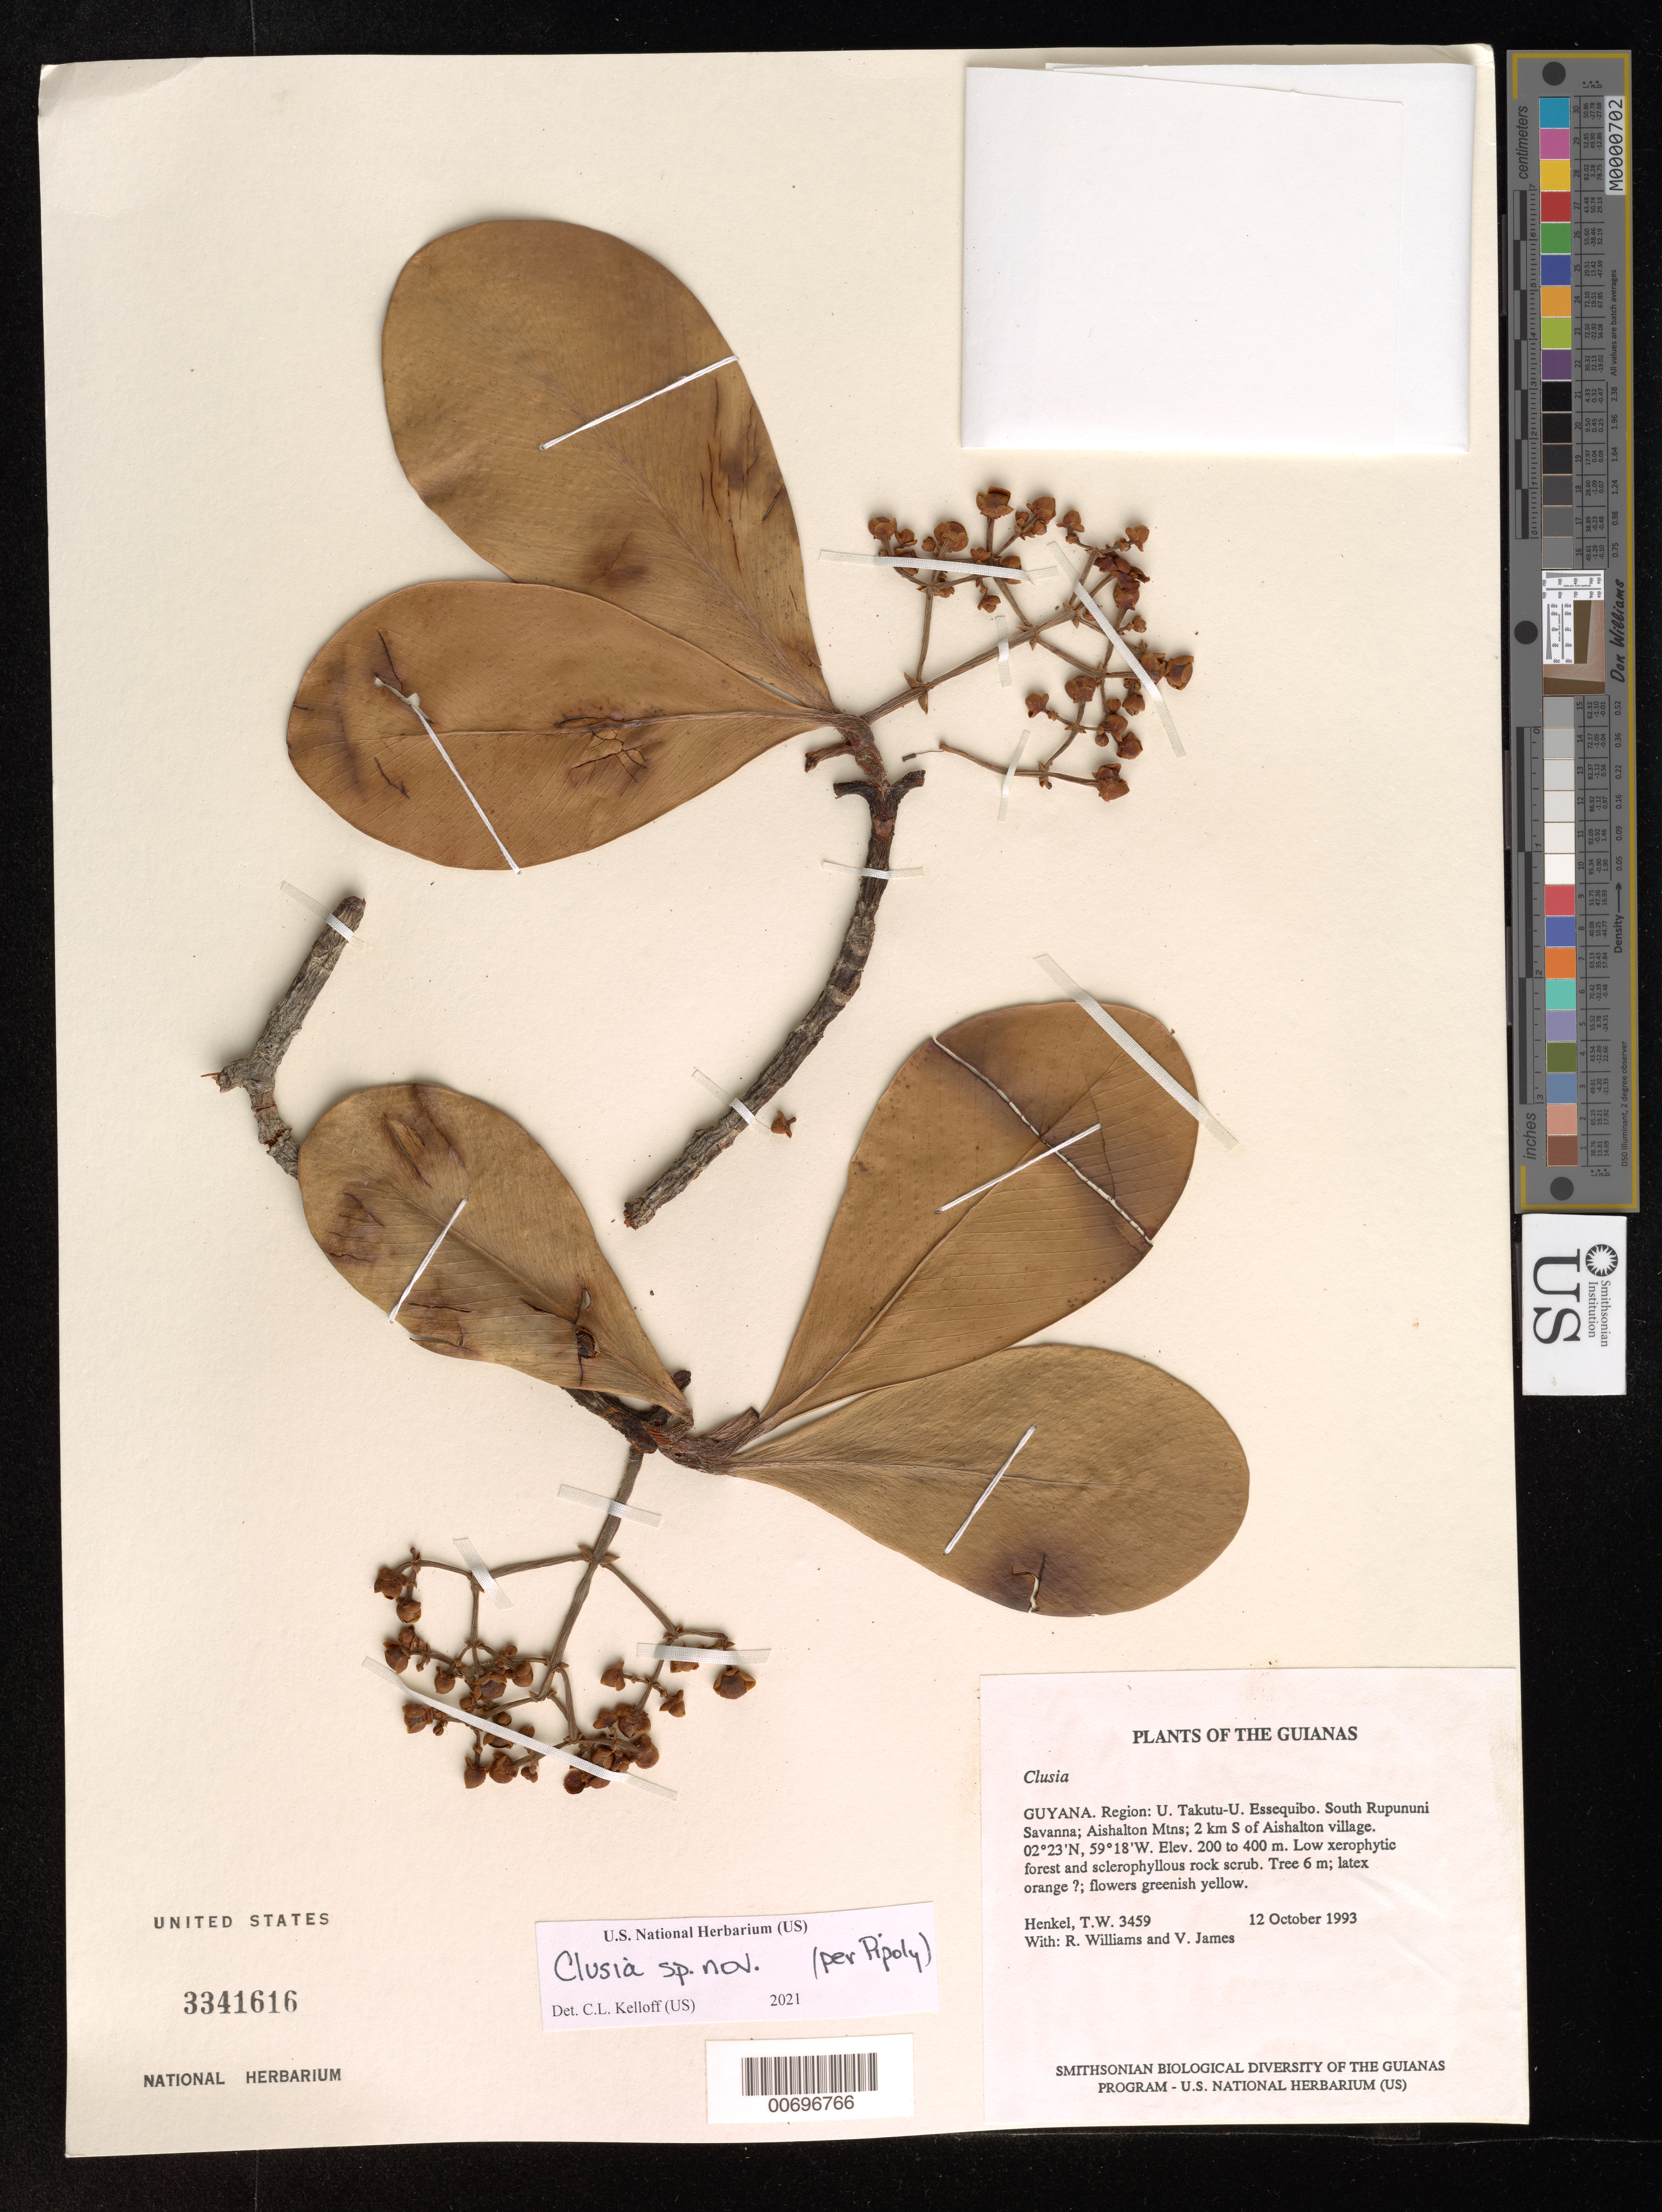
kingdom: Plantae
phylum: Tracheophyta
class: Magnoliopsida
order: Malpighiales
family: Clusiaceae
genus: Clusia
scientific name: Clusia sp. nov.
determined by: Pipoly, J. J., III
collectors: T. Henkel, R. Williams & V. James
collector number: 3459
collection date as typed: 12 October 1993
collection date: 1993-10-12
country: Guyana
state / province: U. Takutu-U. Essequibo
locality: South Rupununi Savanna; Aishalton Mts; 2 km S of Aishalton village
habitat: Low xerophytic forest and sclerophyllous rock scrub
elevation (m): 200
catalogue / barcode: US 3341616